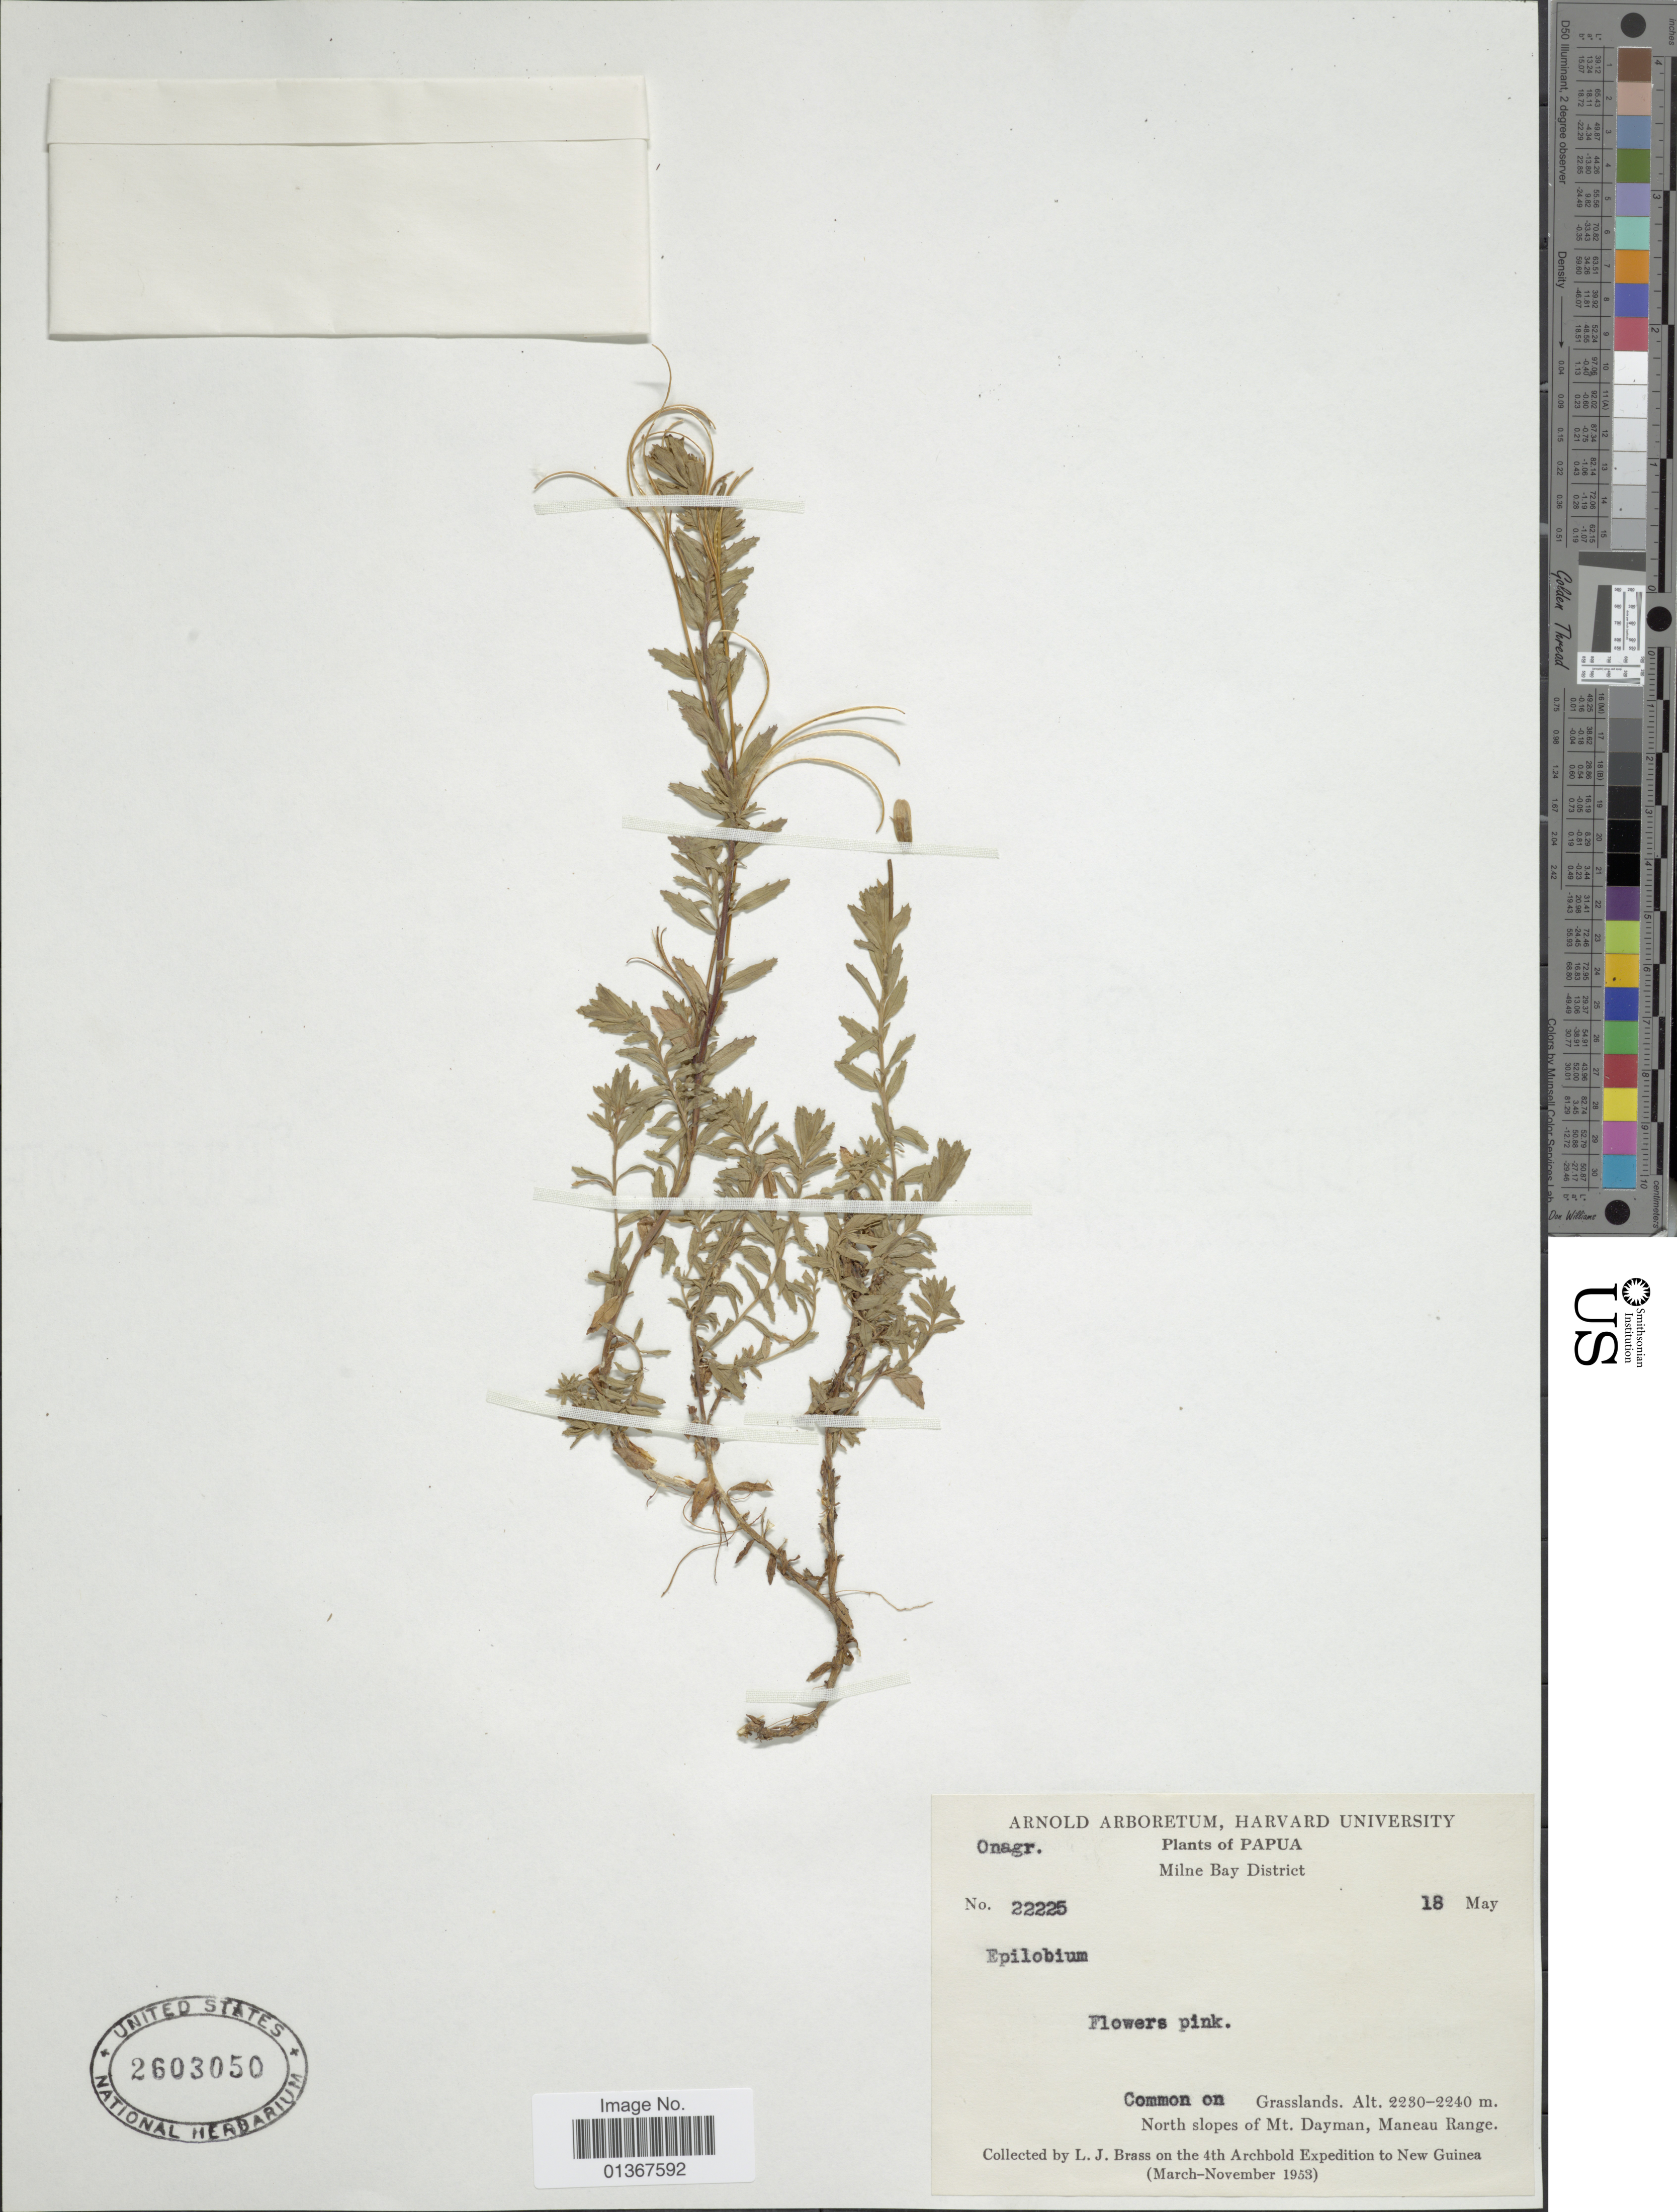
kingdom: Plantae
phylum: Tracheophyta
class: Magnoliopsida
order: Myrtales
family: Onagraceae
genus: Epilobium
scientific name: Epilobium sp.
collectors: L. J. Brass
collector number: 22225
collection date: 1953-05-18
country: Papua New Guinea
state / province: Milne Bay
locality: North slopes of Mt. Dayman, Maneau Range.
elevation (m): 2230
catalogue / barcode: US 2603050